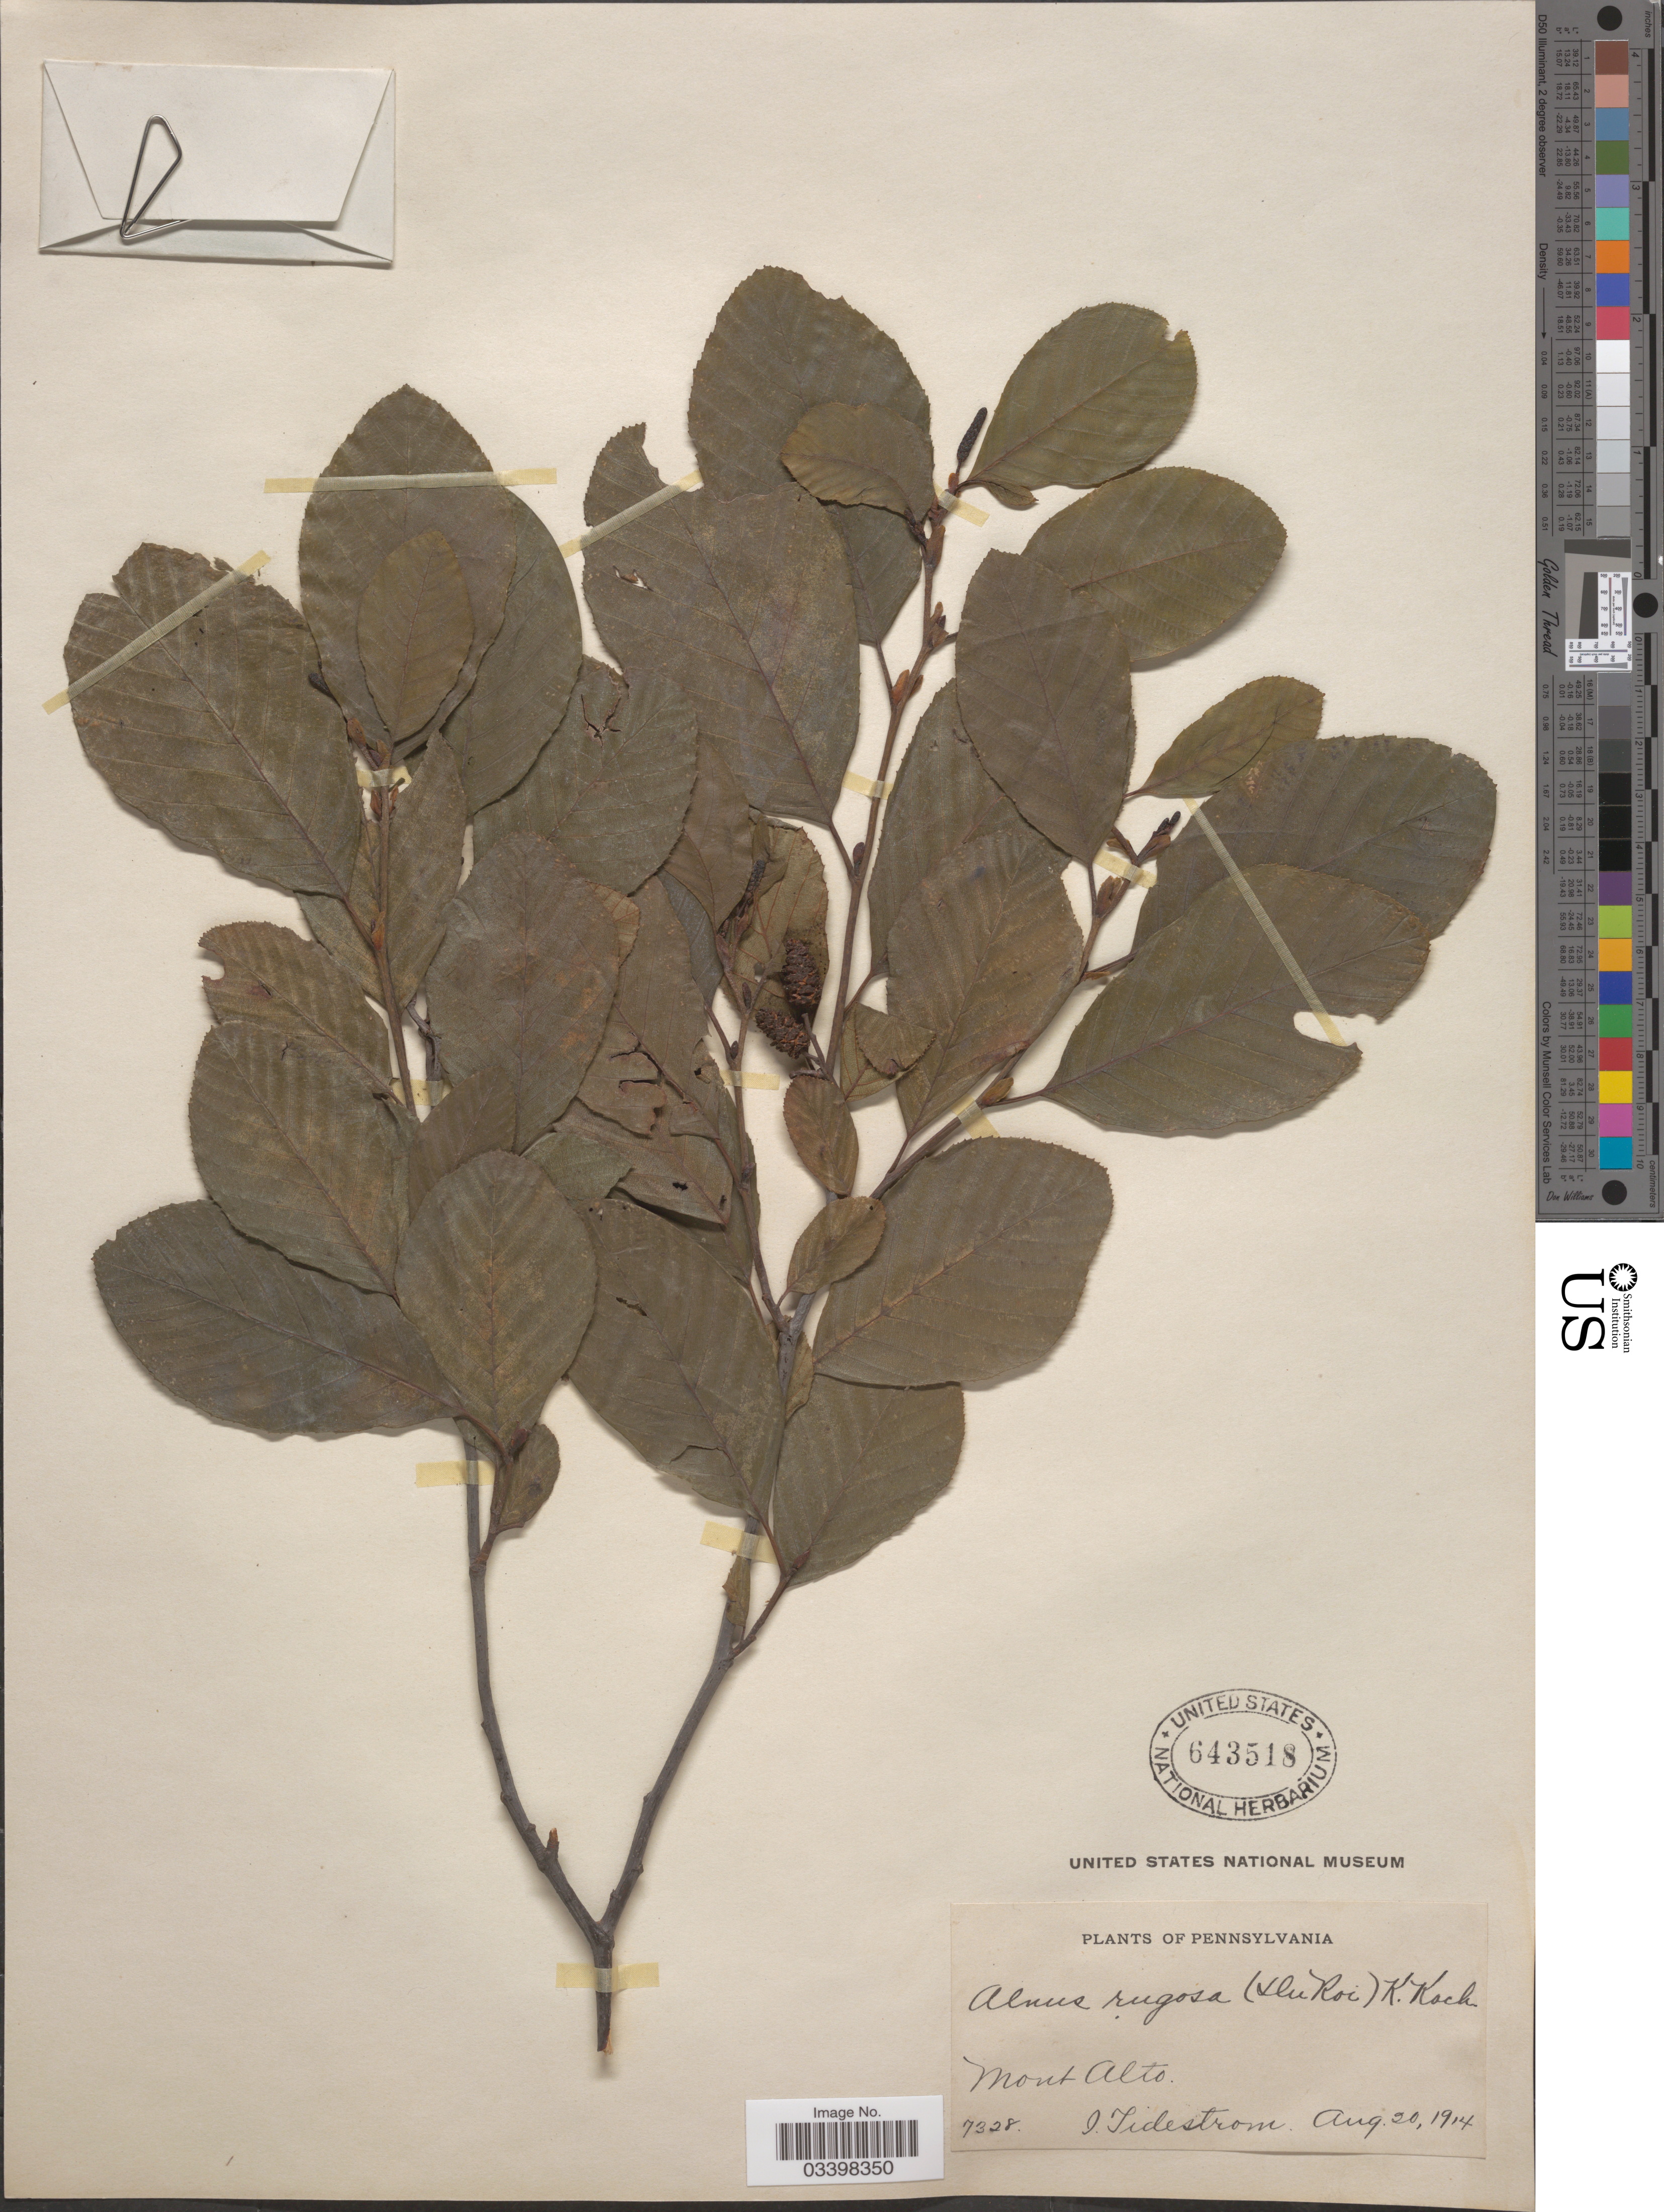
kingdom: Plantae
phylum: Tracheophyta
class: Magnoliopsida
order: Fagales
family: Betulaceae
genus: Alnus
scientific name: Alnus serrulata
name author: (Aiton) Willd.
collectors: I. F. Tidestrom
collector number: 7328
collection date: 1914-08-20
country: United States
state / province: Pennsylvania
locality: Mont Alto.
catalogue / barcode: US 643518